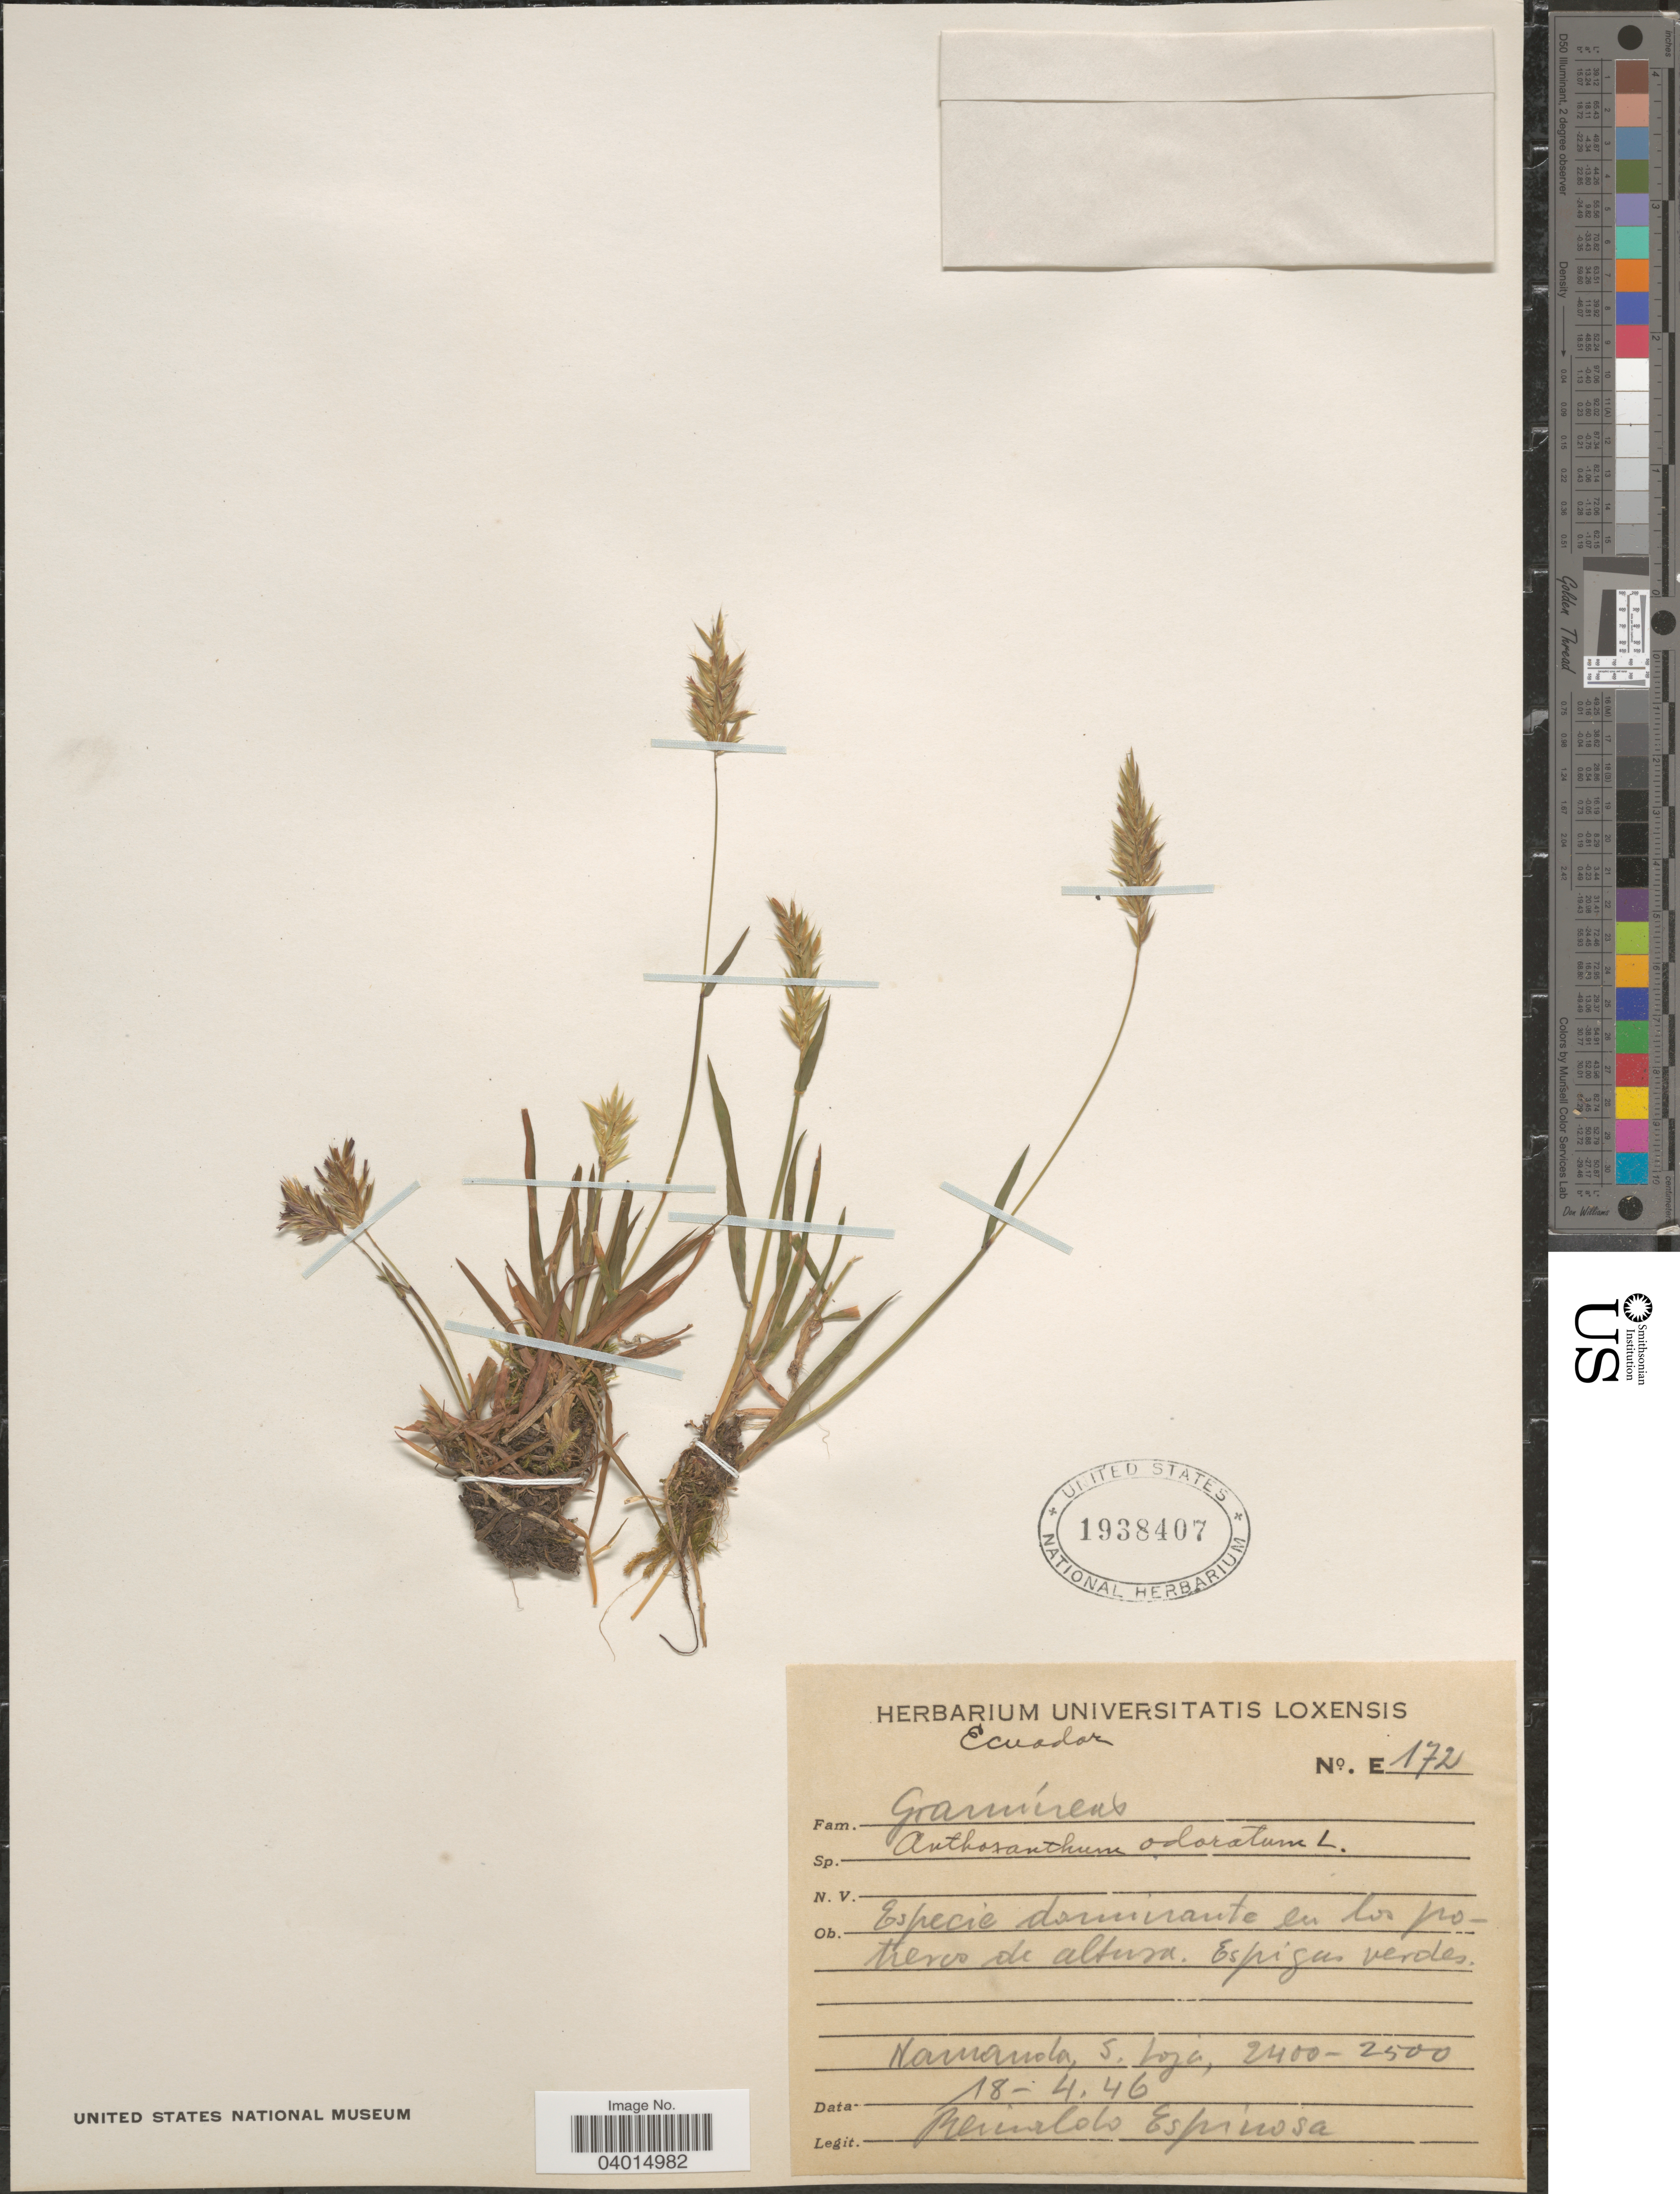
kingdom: Plantae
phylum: Tracheophyta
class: Liliopsida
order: Poales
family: Poaceae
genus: Anthoxanthum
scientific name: Anthoxanthum odoratum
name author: L.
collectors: R. Espinosa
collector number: E172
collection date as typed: Transcribed d/m/y: 18/4/46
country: Ecuador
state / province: Loja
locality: Namanda, S. Loja.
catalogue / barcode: US 1938407